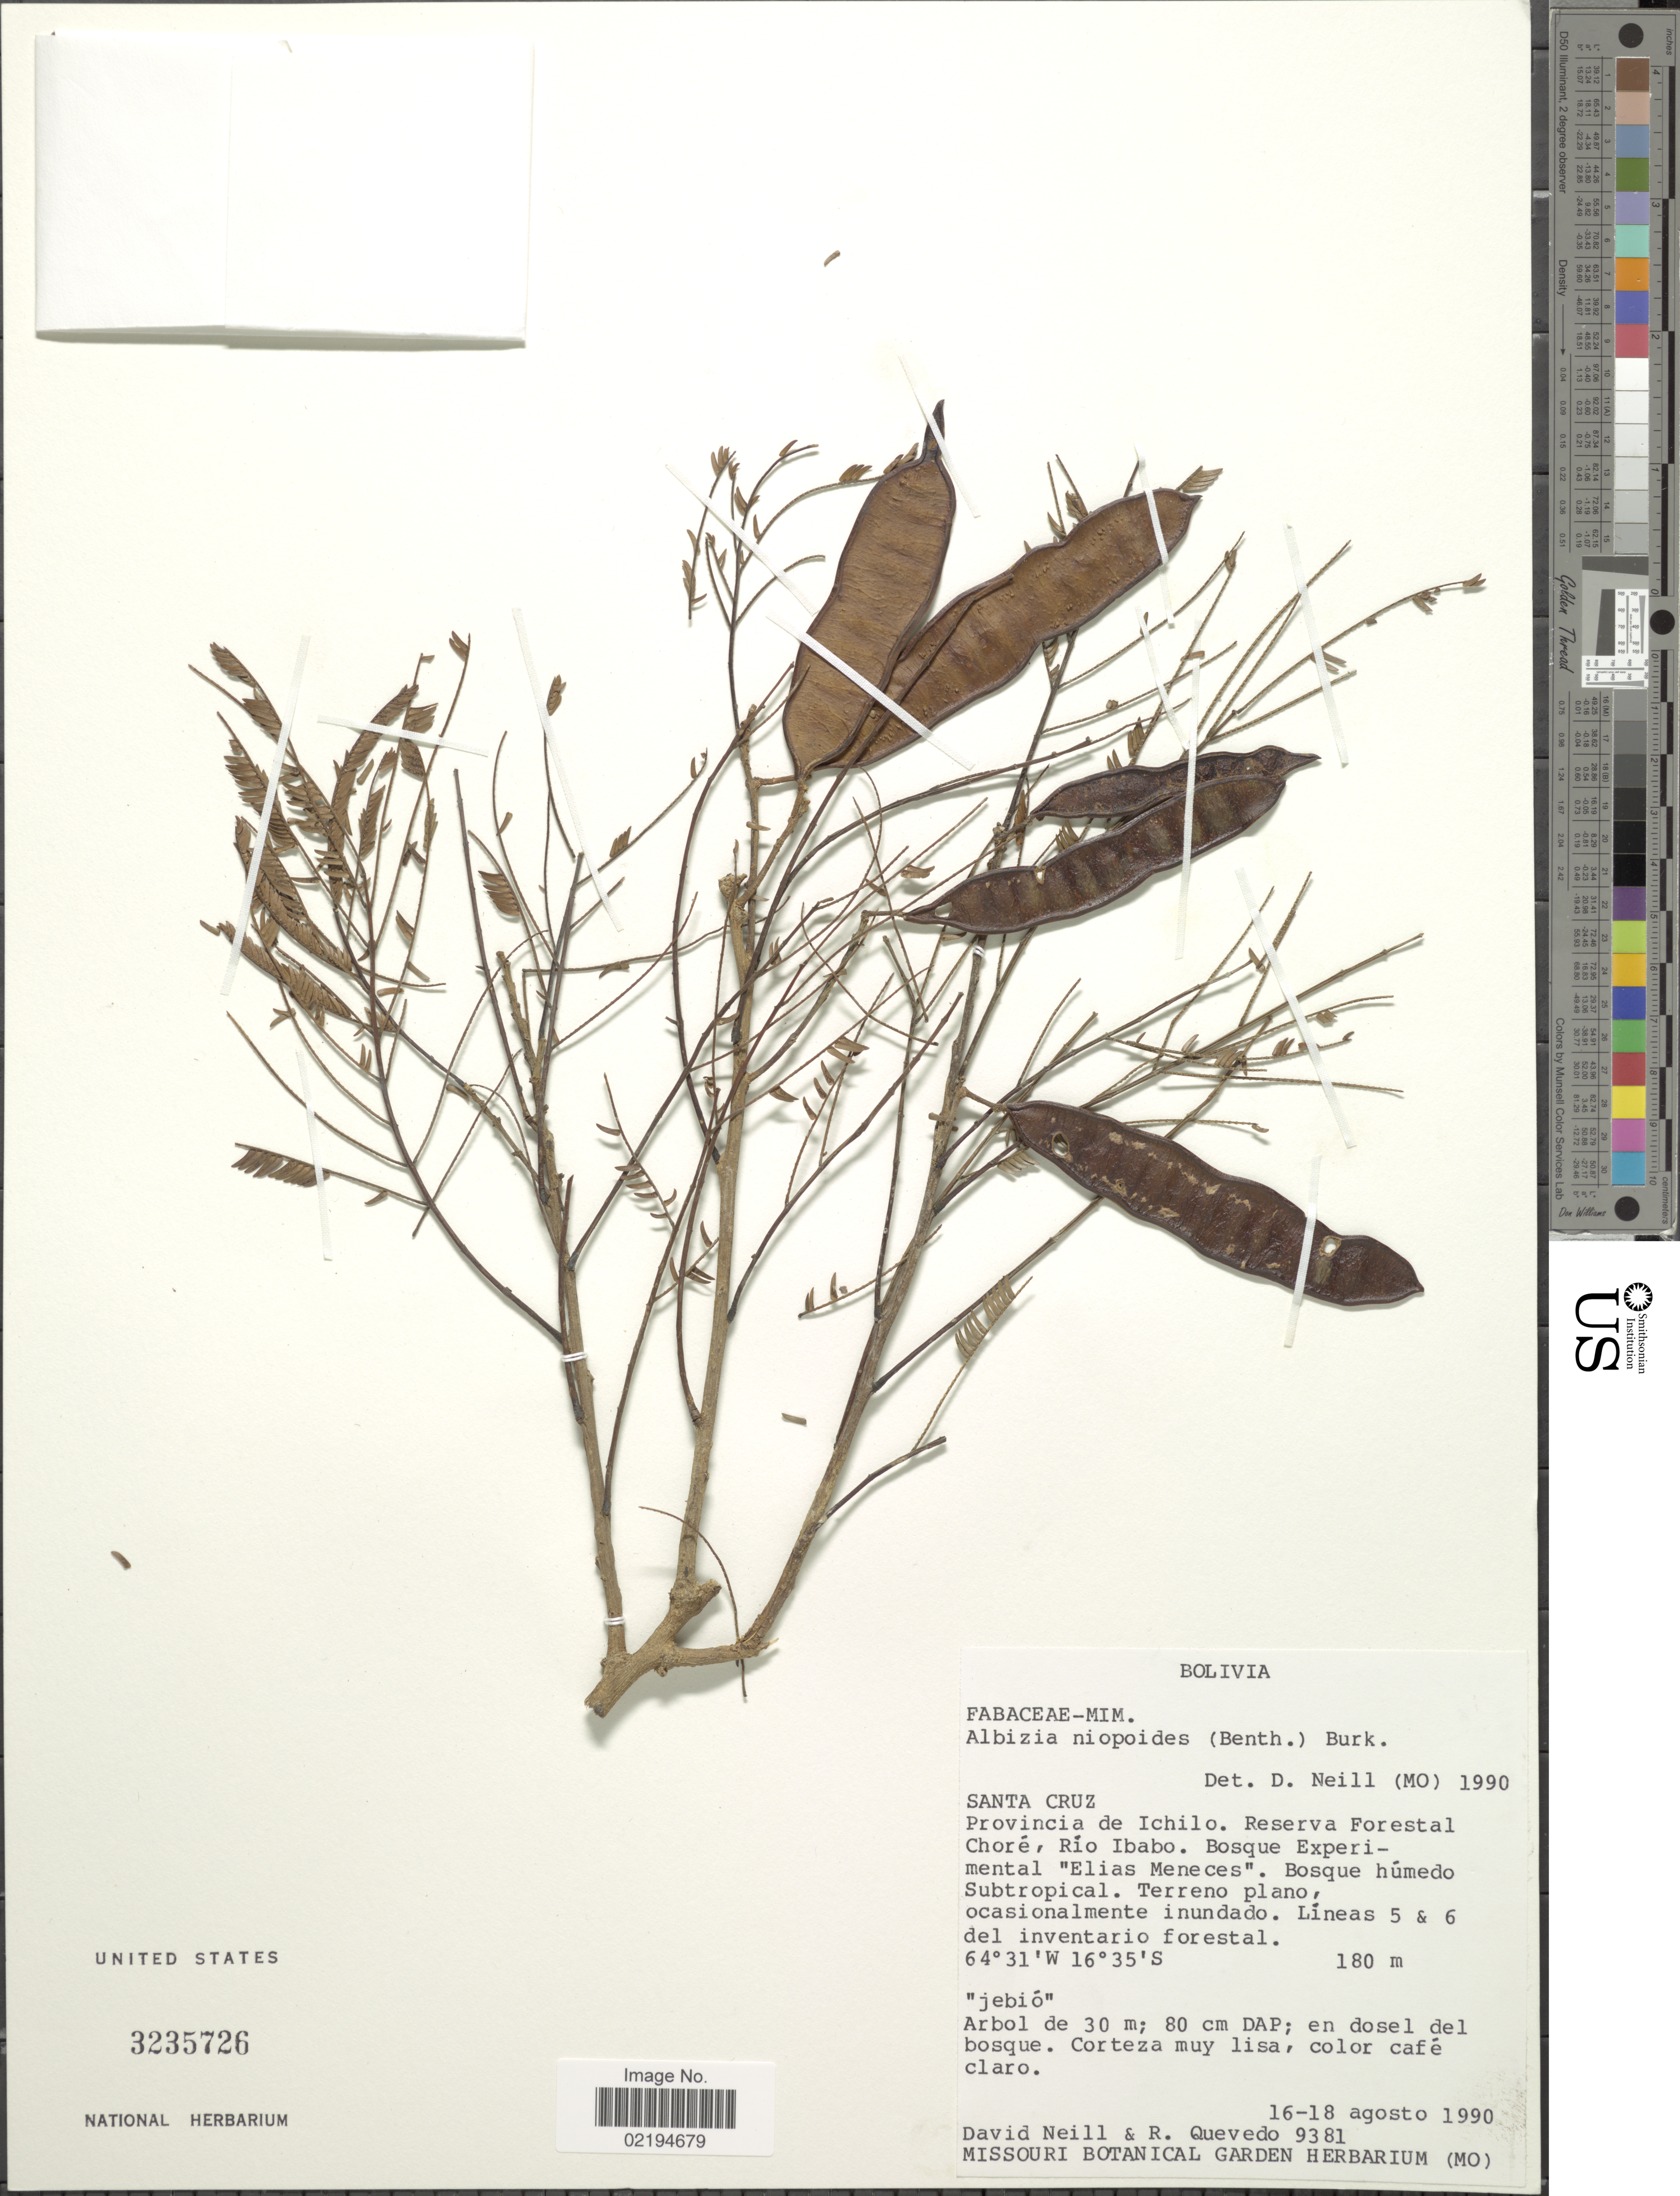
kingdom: Plantae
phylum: Tracheophyta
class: Magnoliopsida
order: Fabales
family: Fabaceae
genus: Pseudalbizzia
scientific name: Pseudalbizzia niopoides var. niopoides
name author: (Spruce ex Benth.) Koenen & Duno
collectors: D. Neill & R. Quevedo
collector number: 9381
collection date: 1990-08-16/1990-08-18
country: Bolivia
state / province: Santa Cruz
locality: Provincia de Ichilo, Reserva Forestal Chore, Rio Ibabo, bosque Experimental "Elias Meneces".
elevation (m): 180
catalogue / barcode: US 3235726